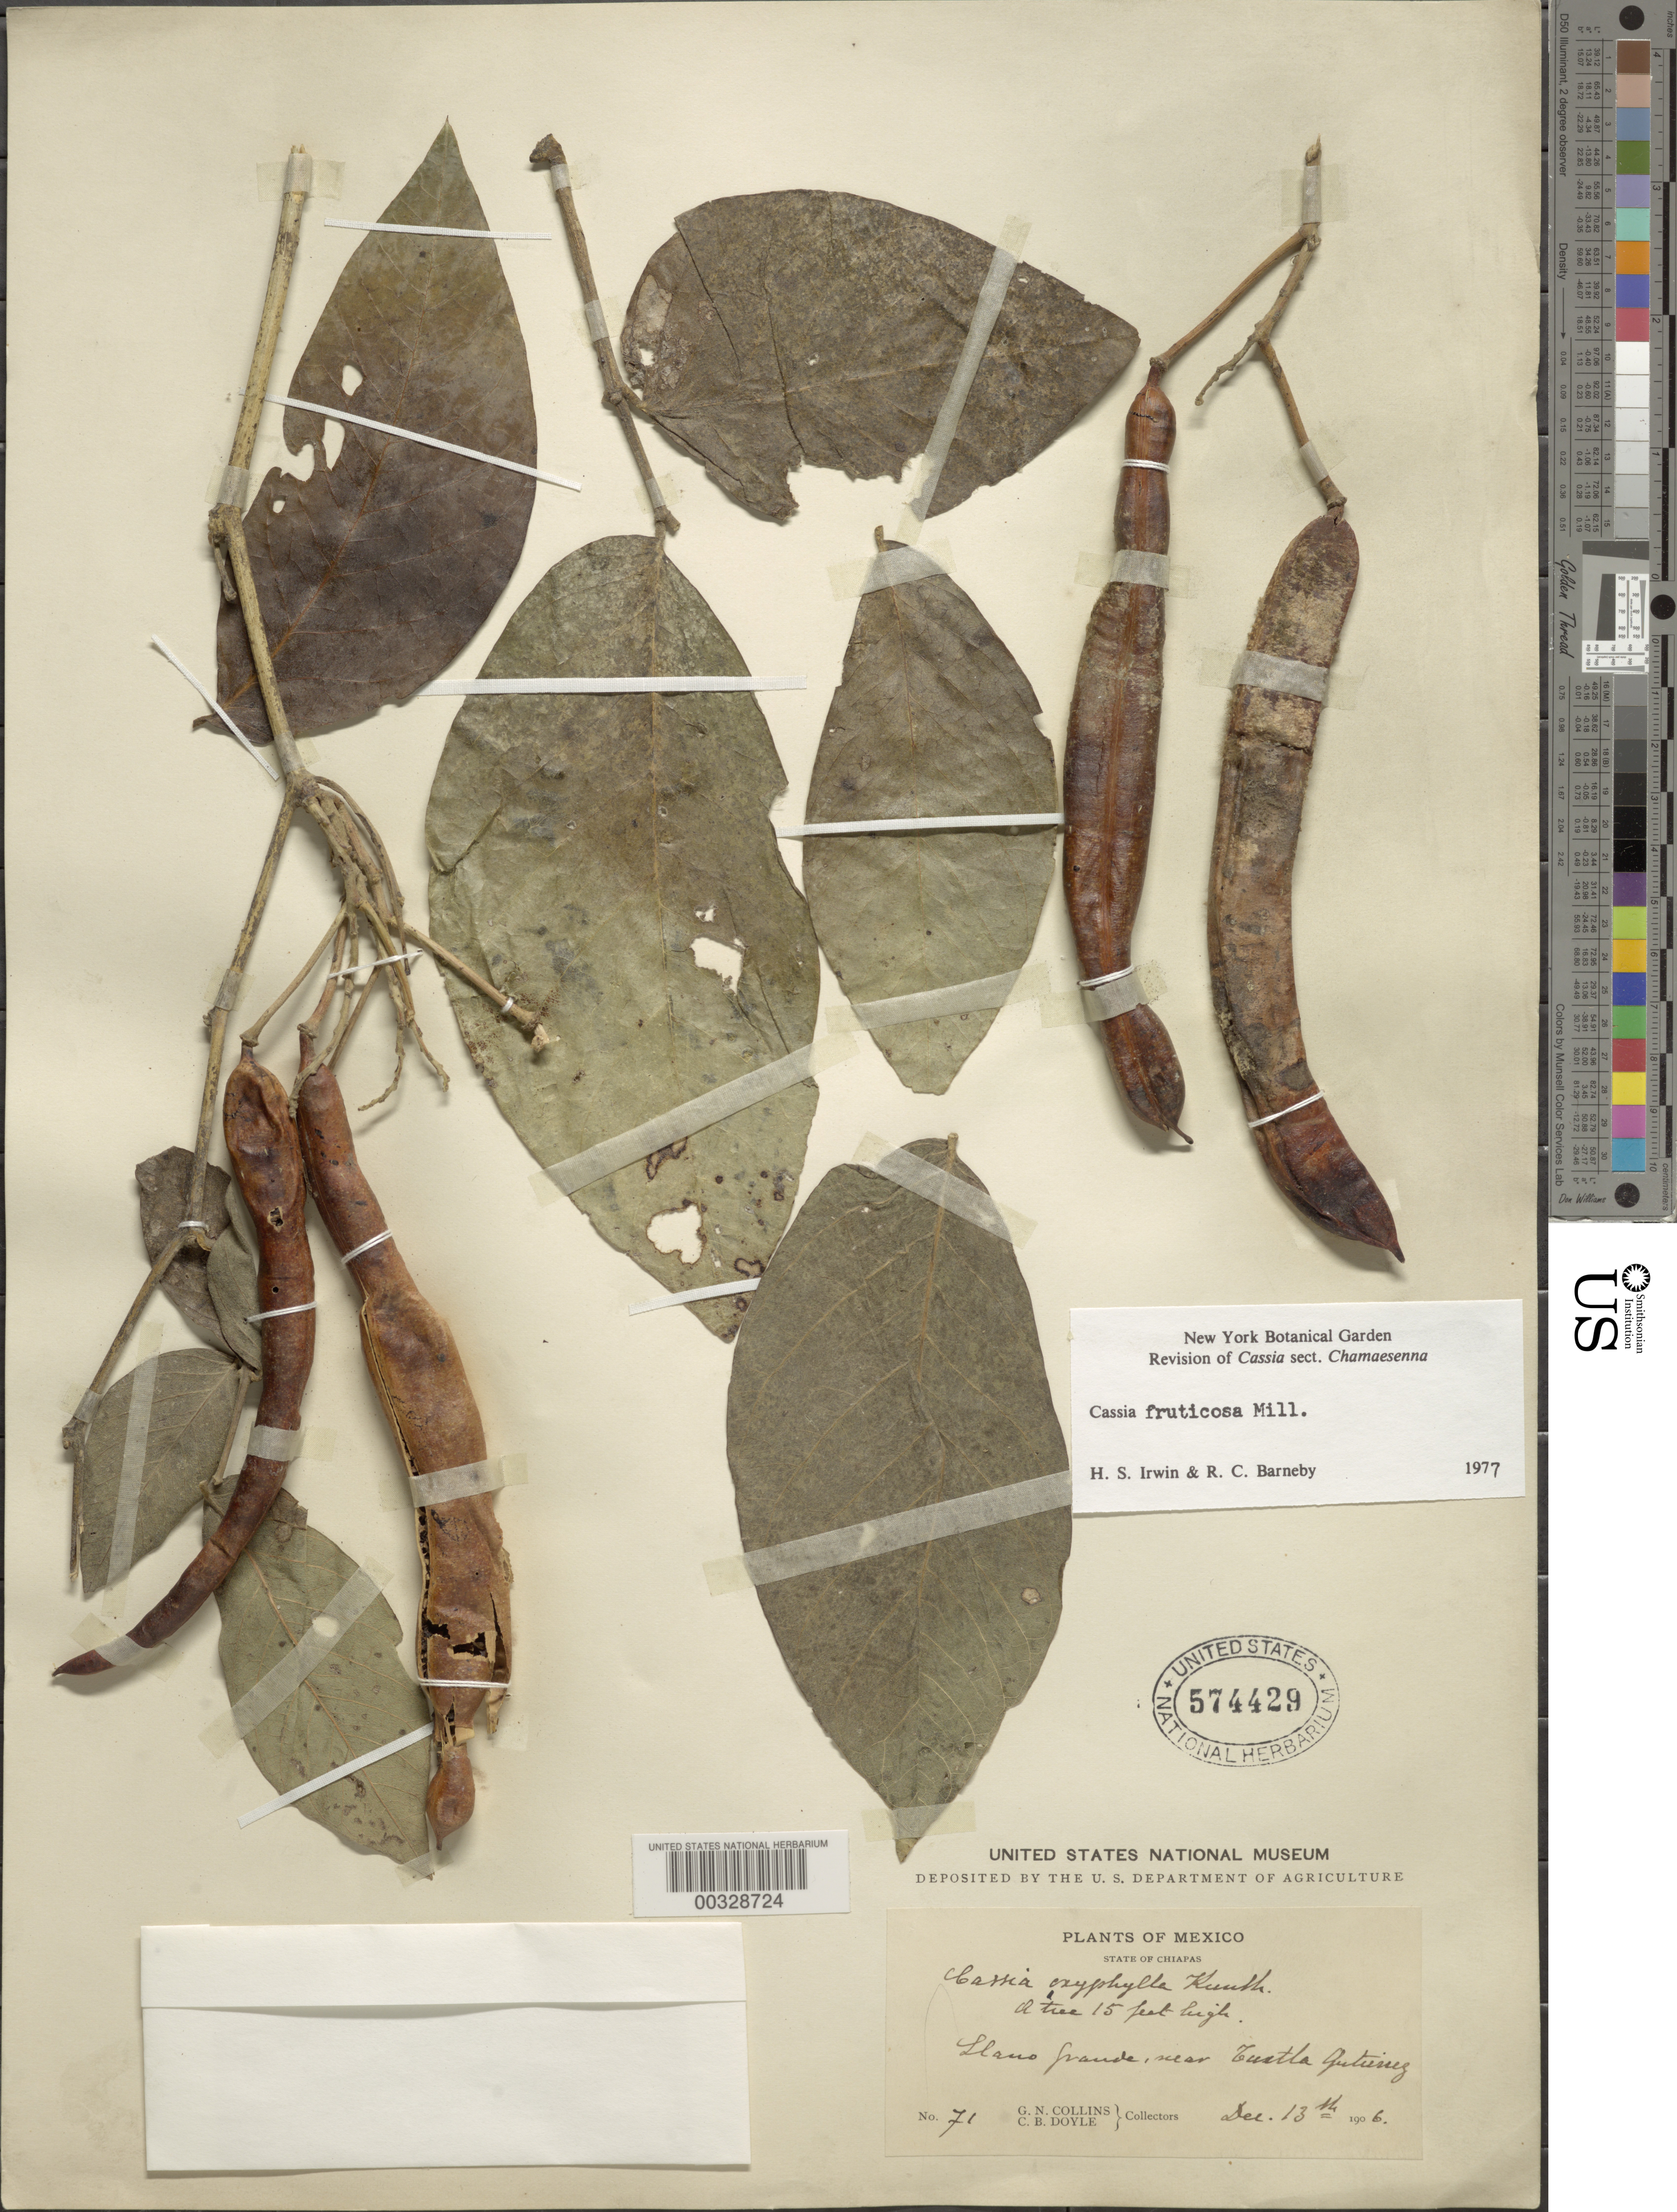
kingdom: Plantae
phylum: Tracheophyta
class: Magnoliopsida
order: Fabales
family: Fabaceae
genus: Senna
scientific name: Senna fruticosa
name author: (Benth.) H.S. Irwin & Barneby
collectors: G. Collins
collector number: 71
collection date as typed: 13 Dec 1906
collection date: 1906-12-13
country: Mexico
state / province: Chiapas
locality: Llano Grande, near Tuxtla Gutieriez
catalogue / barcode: US 574429